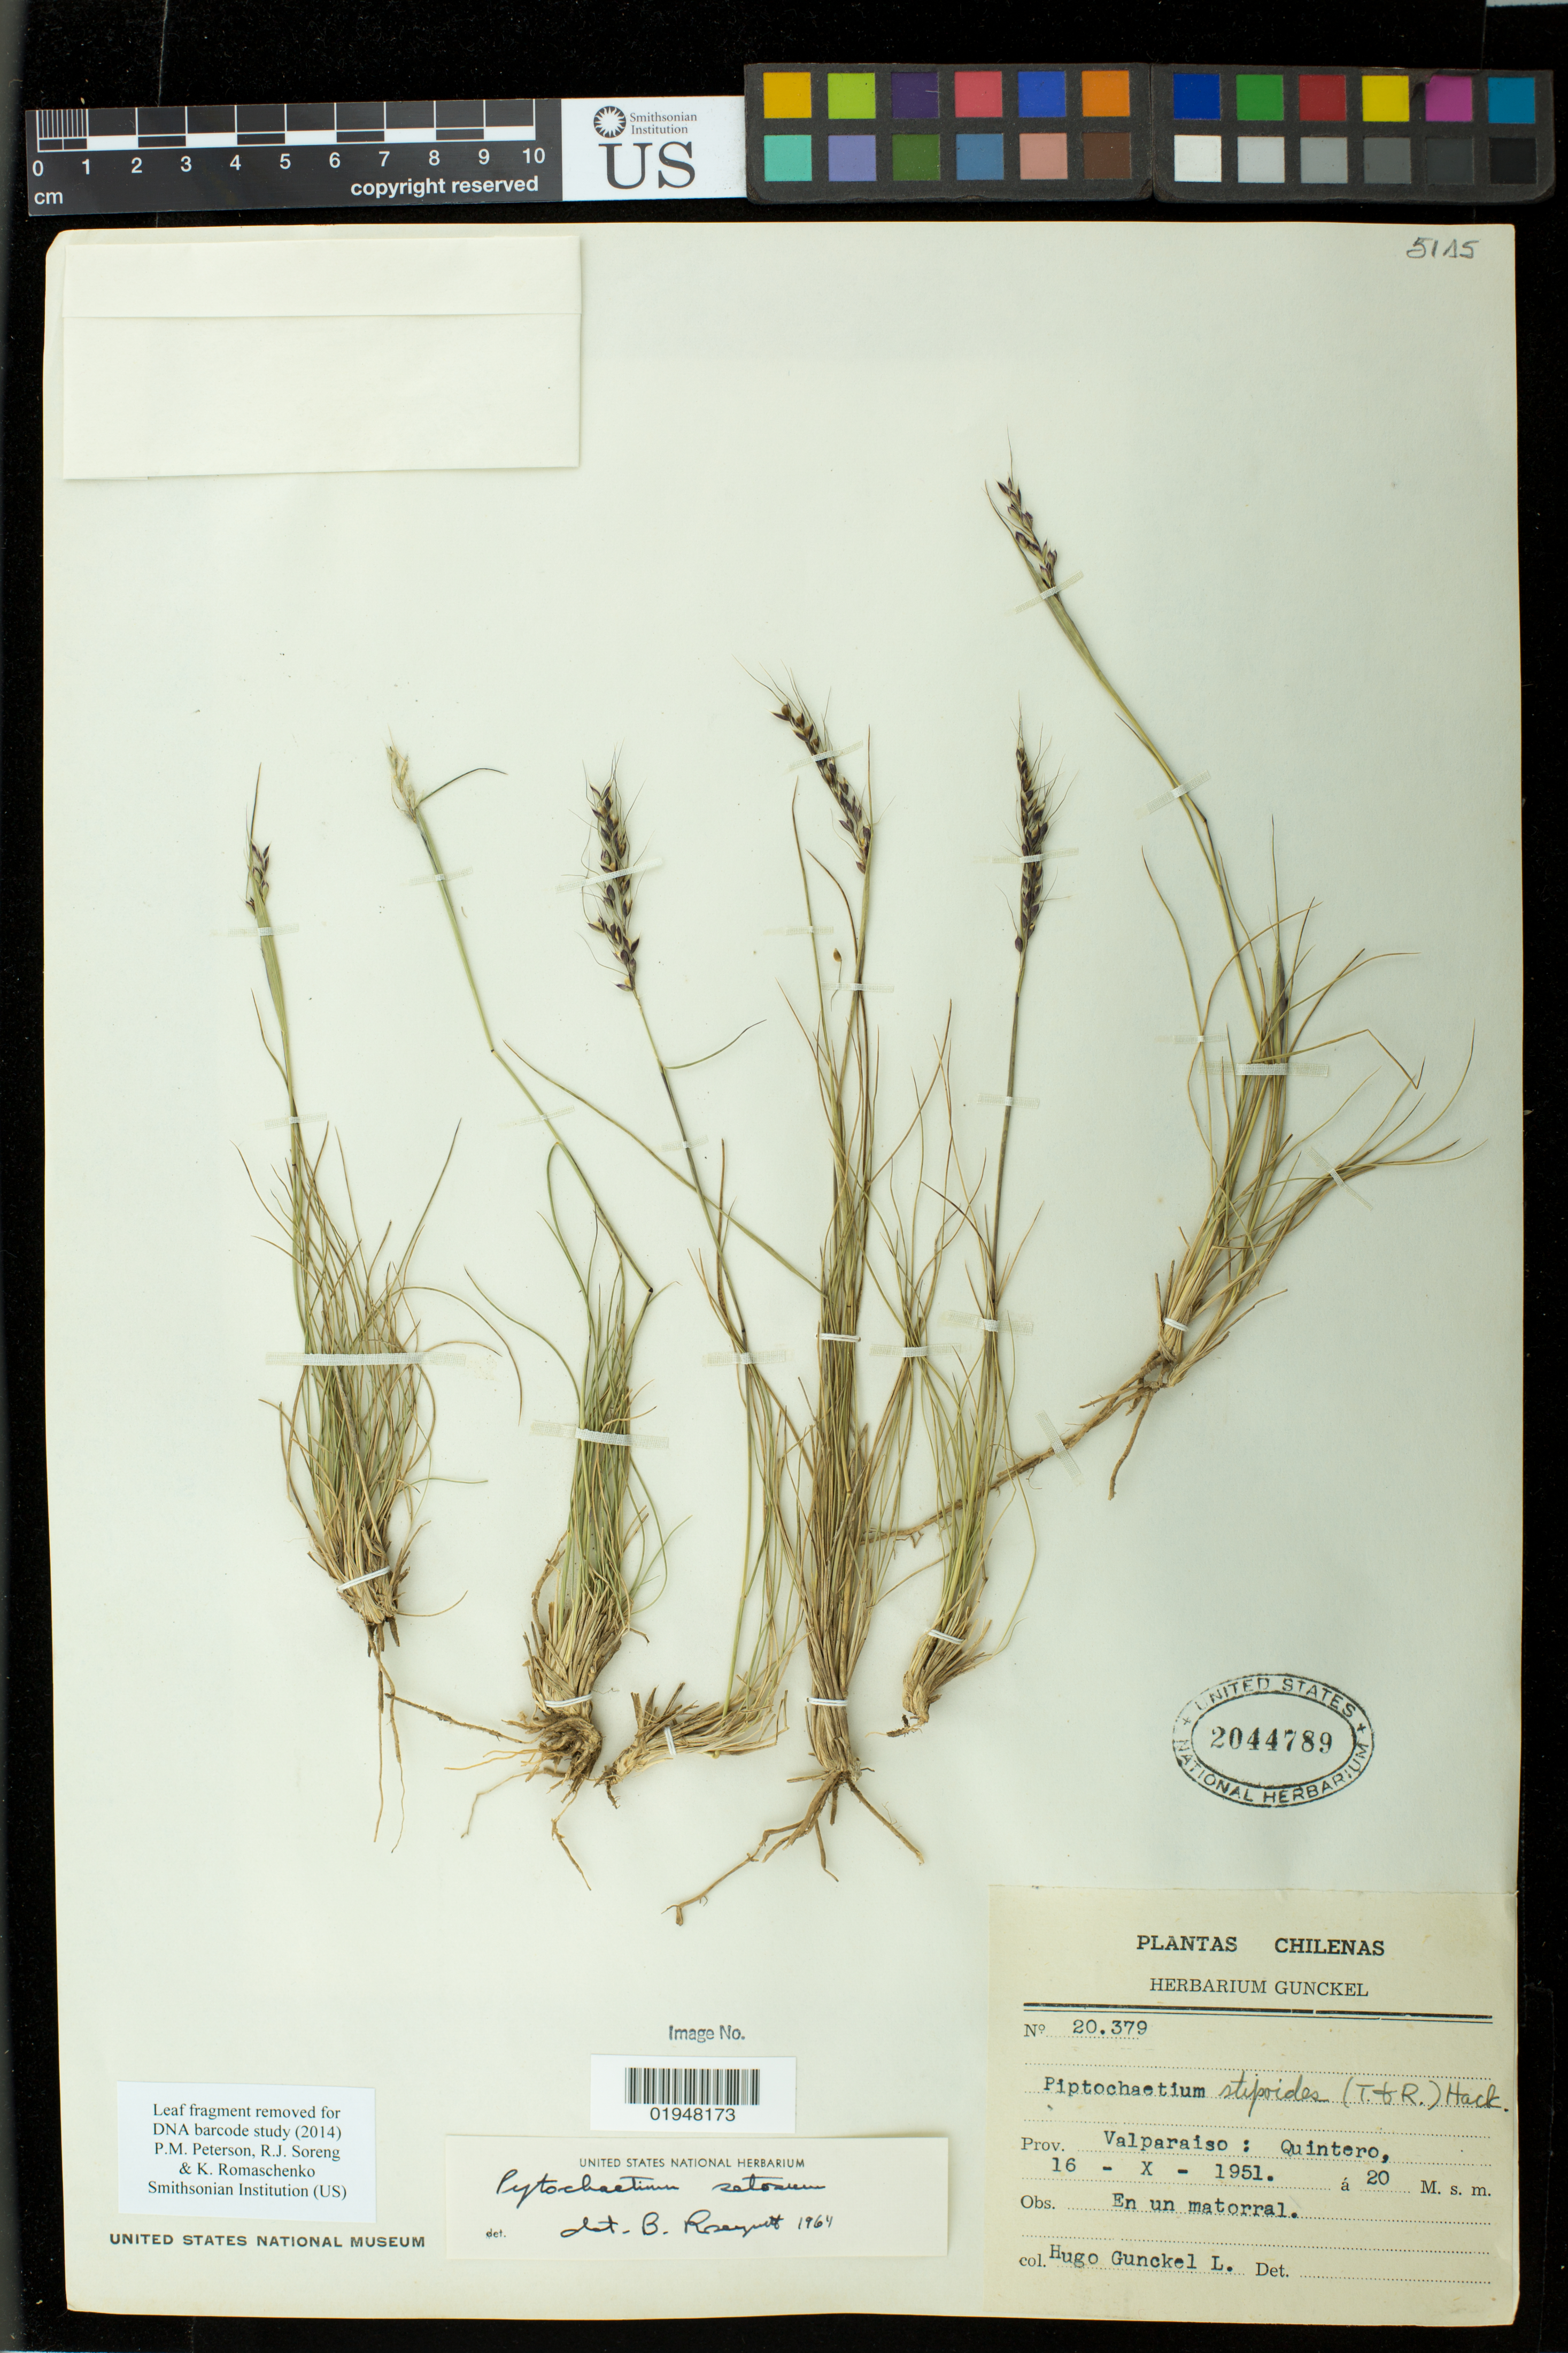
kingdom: Plantae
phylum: Tracheophyta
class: Liliopsida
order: Poales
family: Poaceae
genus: Piptochaetium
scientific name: Piptochaetium setosum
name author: (Trin.) Arechav.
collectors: H. Gunckel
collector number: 20379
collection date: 1951-10-16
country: Chile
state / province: Valparaíso (V)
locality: Quintero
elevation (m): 20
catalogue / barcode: US 2044789